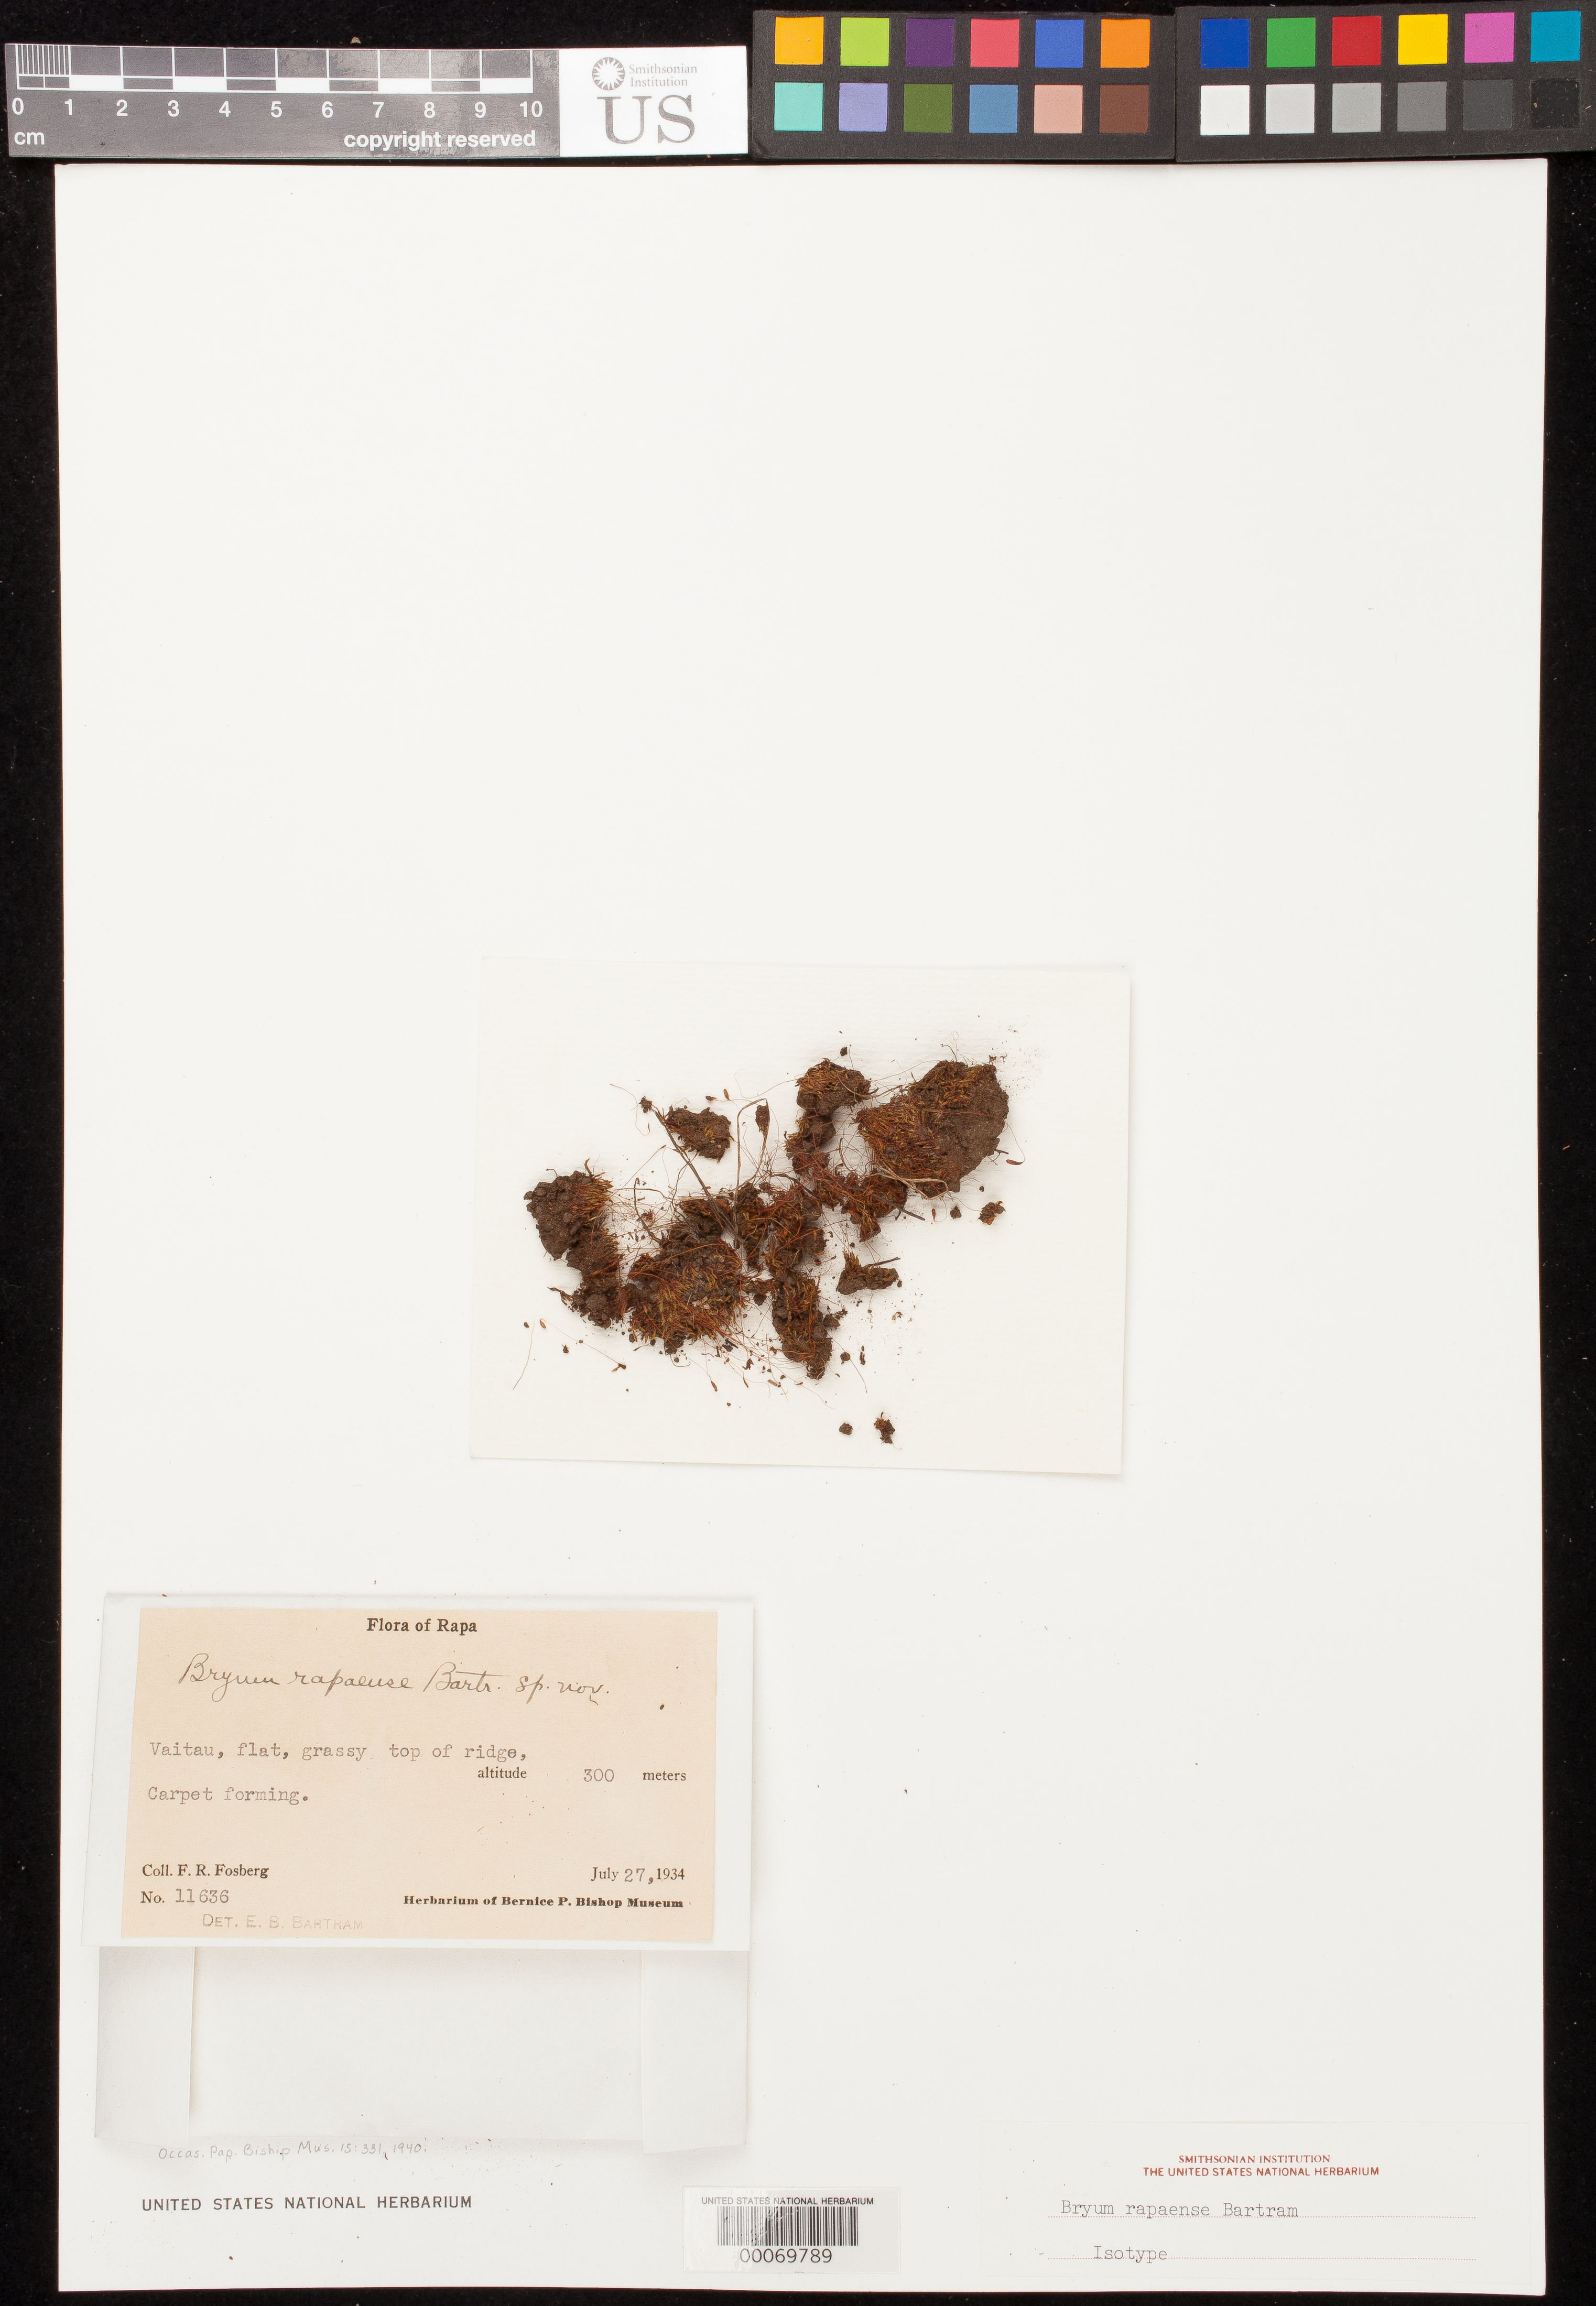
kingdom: Plantae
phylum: Bryophyta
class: Bryopsida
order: Bryales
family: Bryaceae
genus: Bryum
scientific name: Bryum rapaense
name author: E.B. Bartram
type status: Isotype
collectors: F. R. Fosberg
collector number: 11636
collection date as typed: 27 Jul 1934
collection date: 1934-07-27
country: French Polynesia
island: Rapa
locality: Vaitau, top of ridge. [Tubuai Is.]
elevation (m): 300